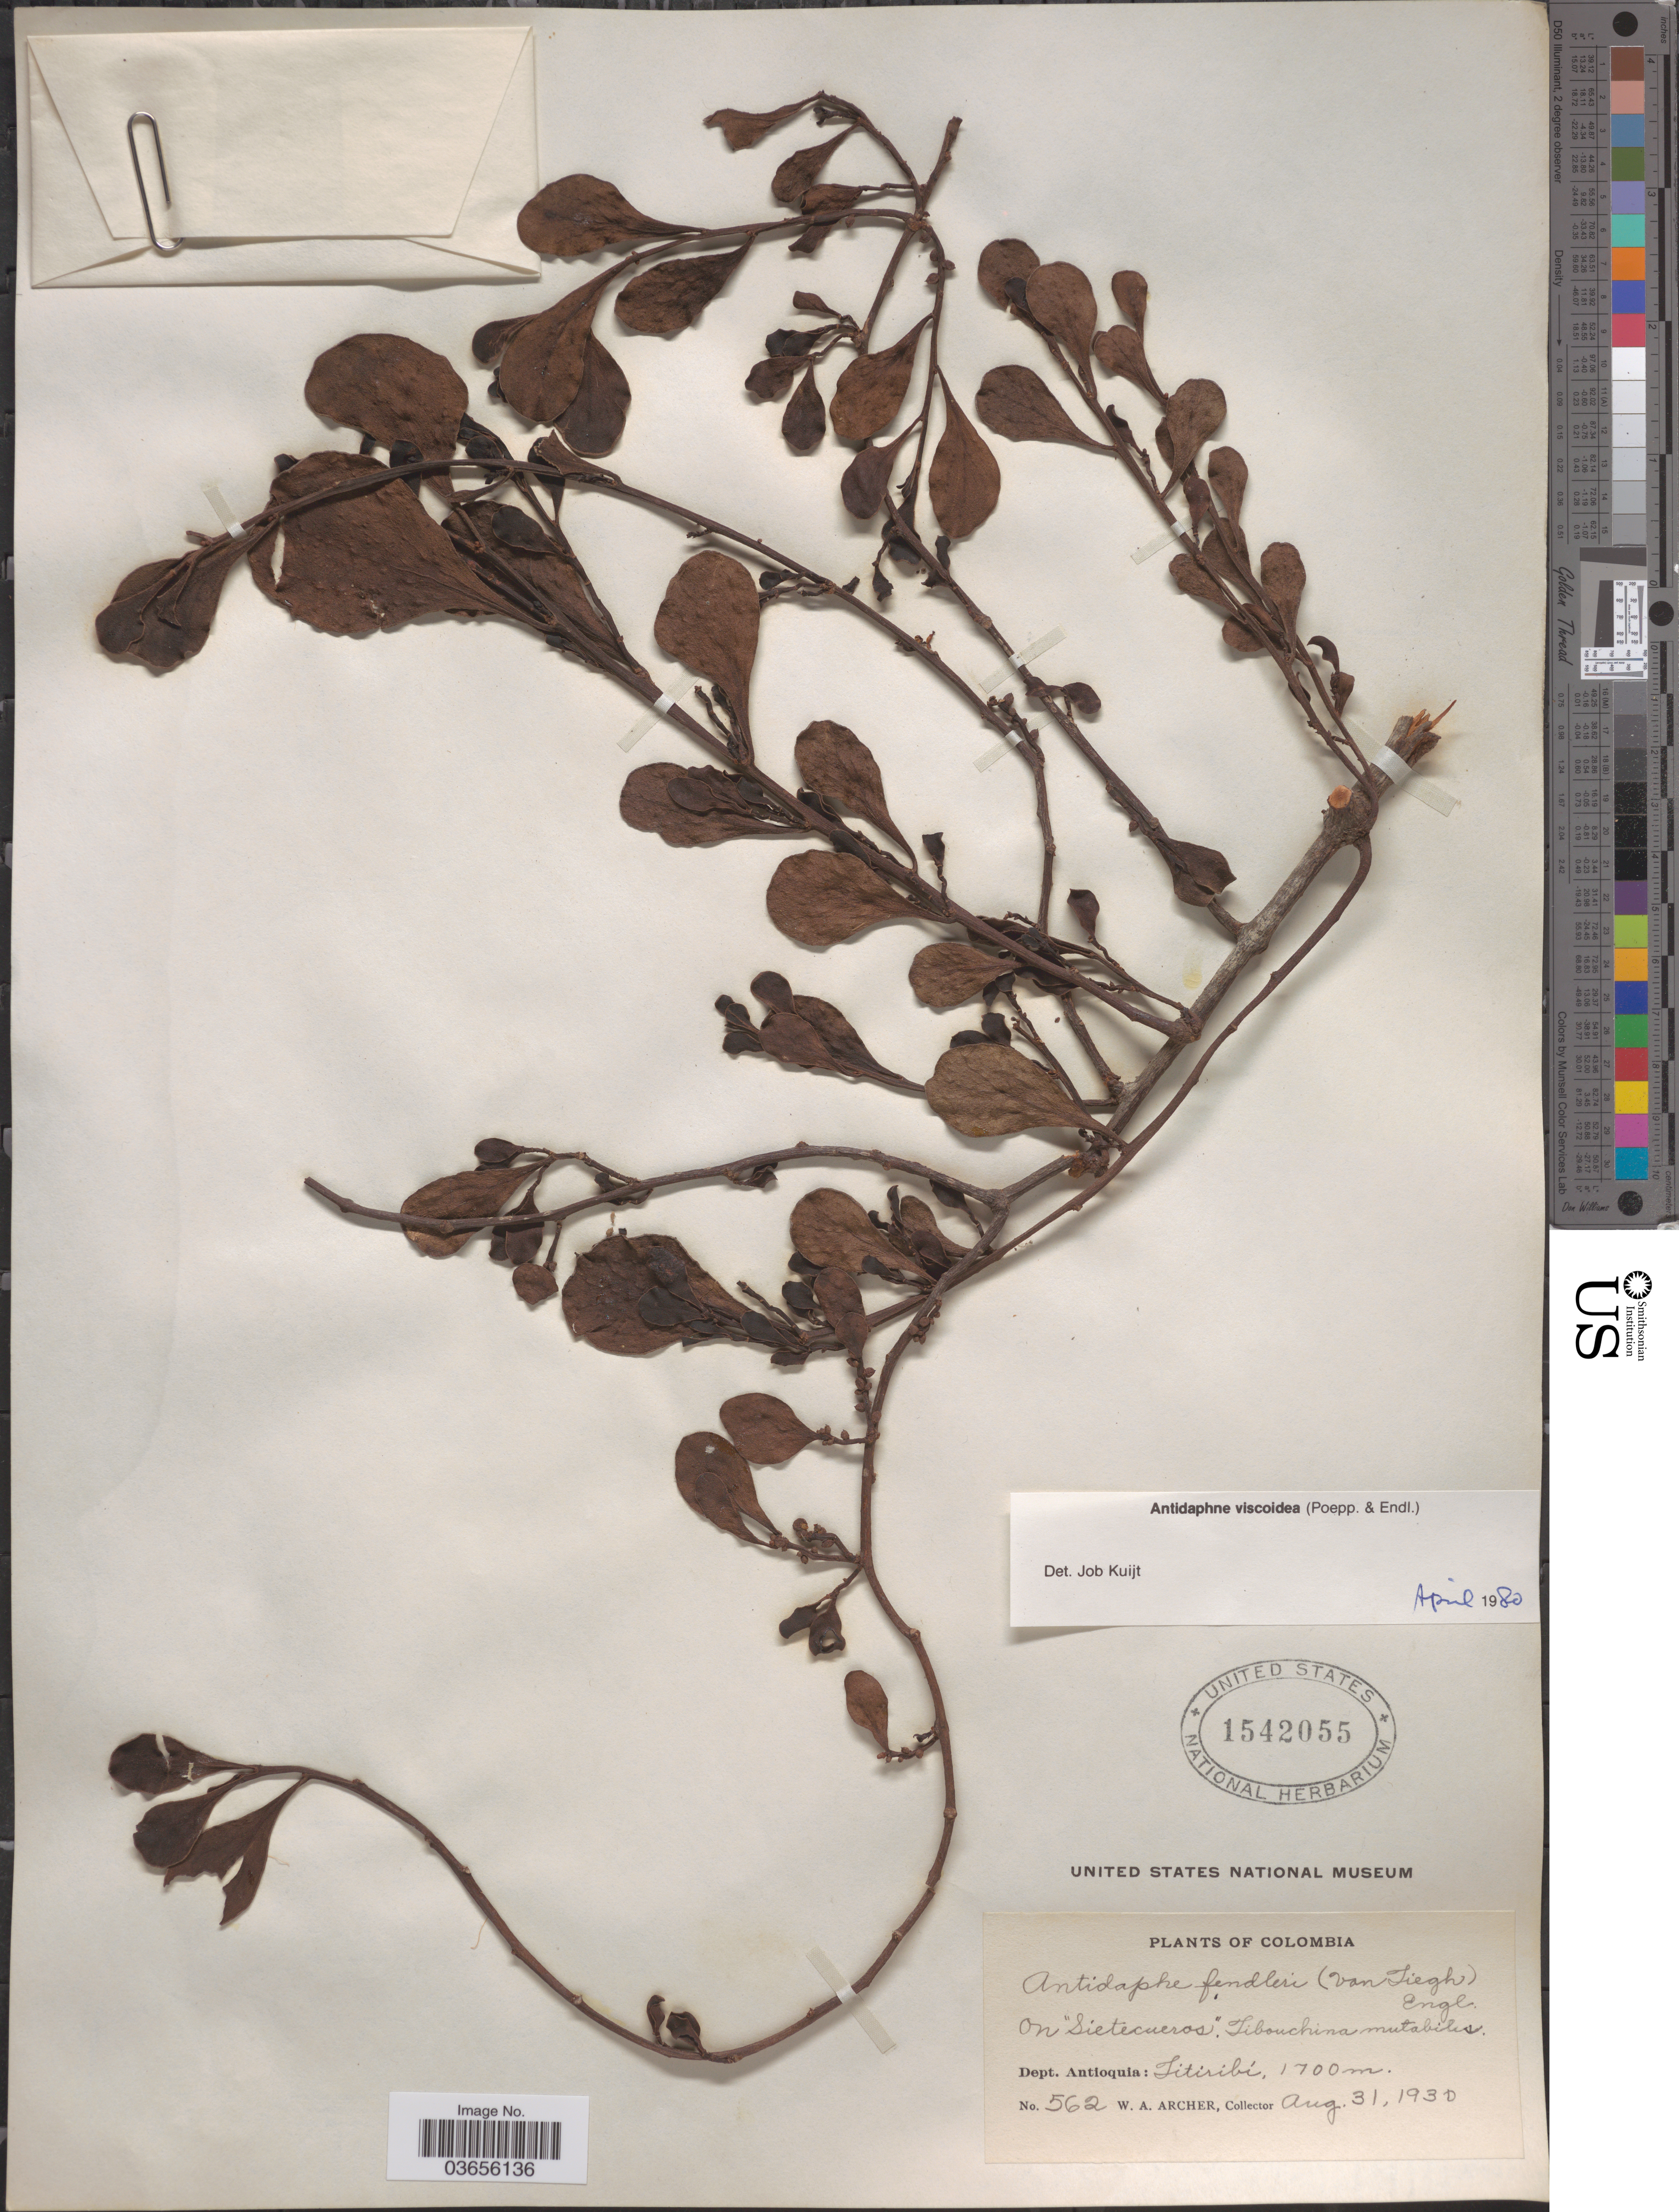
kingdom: Plantae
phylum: Tracheophyta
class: Magnoliopsida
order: Santalales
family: Santalaceae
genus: Antidaphne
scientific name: Antidaphne viscoidea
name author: Poepp. & Endl.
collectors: W. Archer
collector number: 562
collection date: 1930-08-31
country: Colombia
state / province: Antioquia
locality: Dept. Antioquia: Titiribí.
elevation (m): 1700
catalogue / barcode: US 1542055